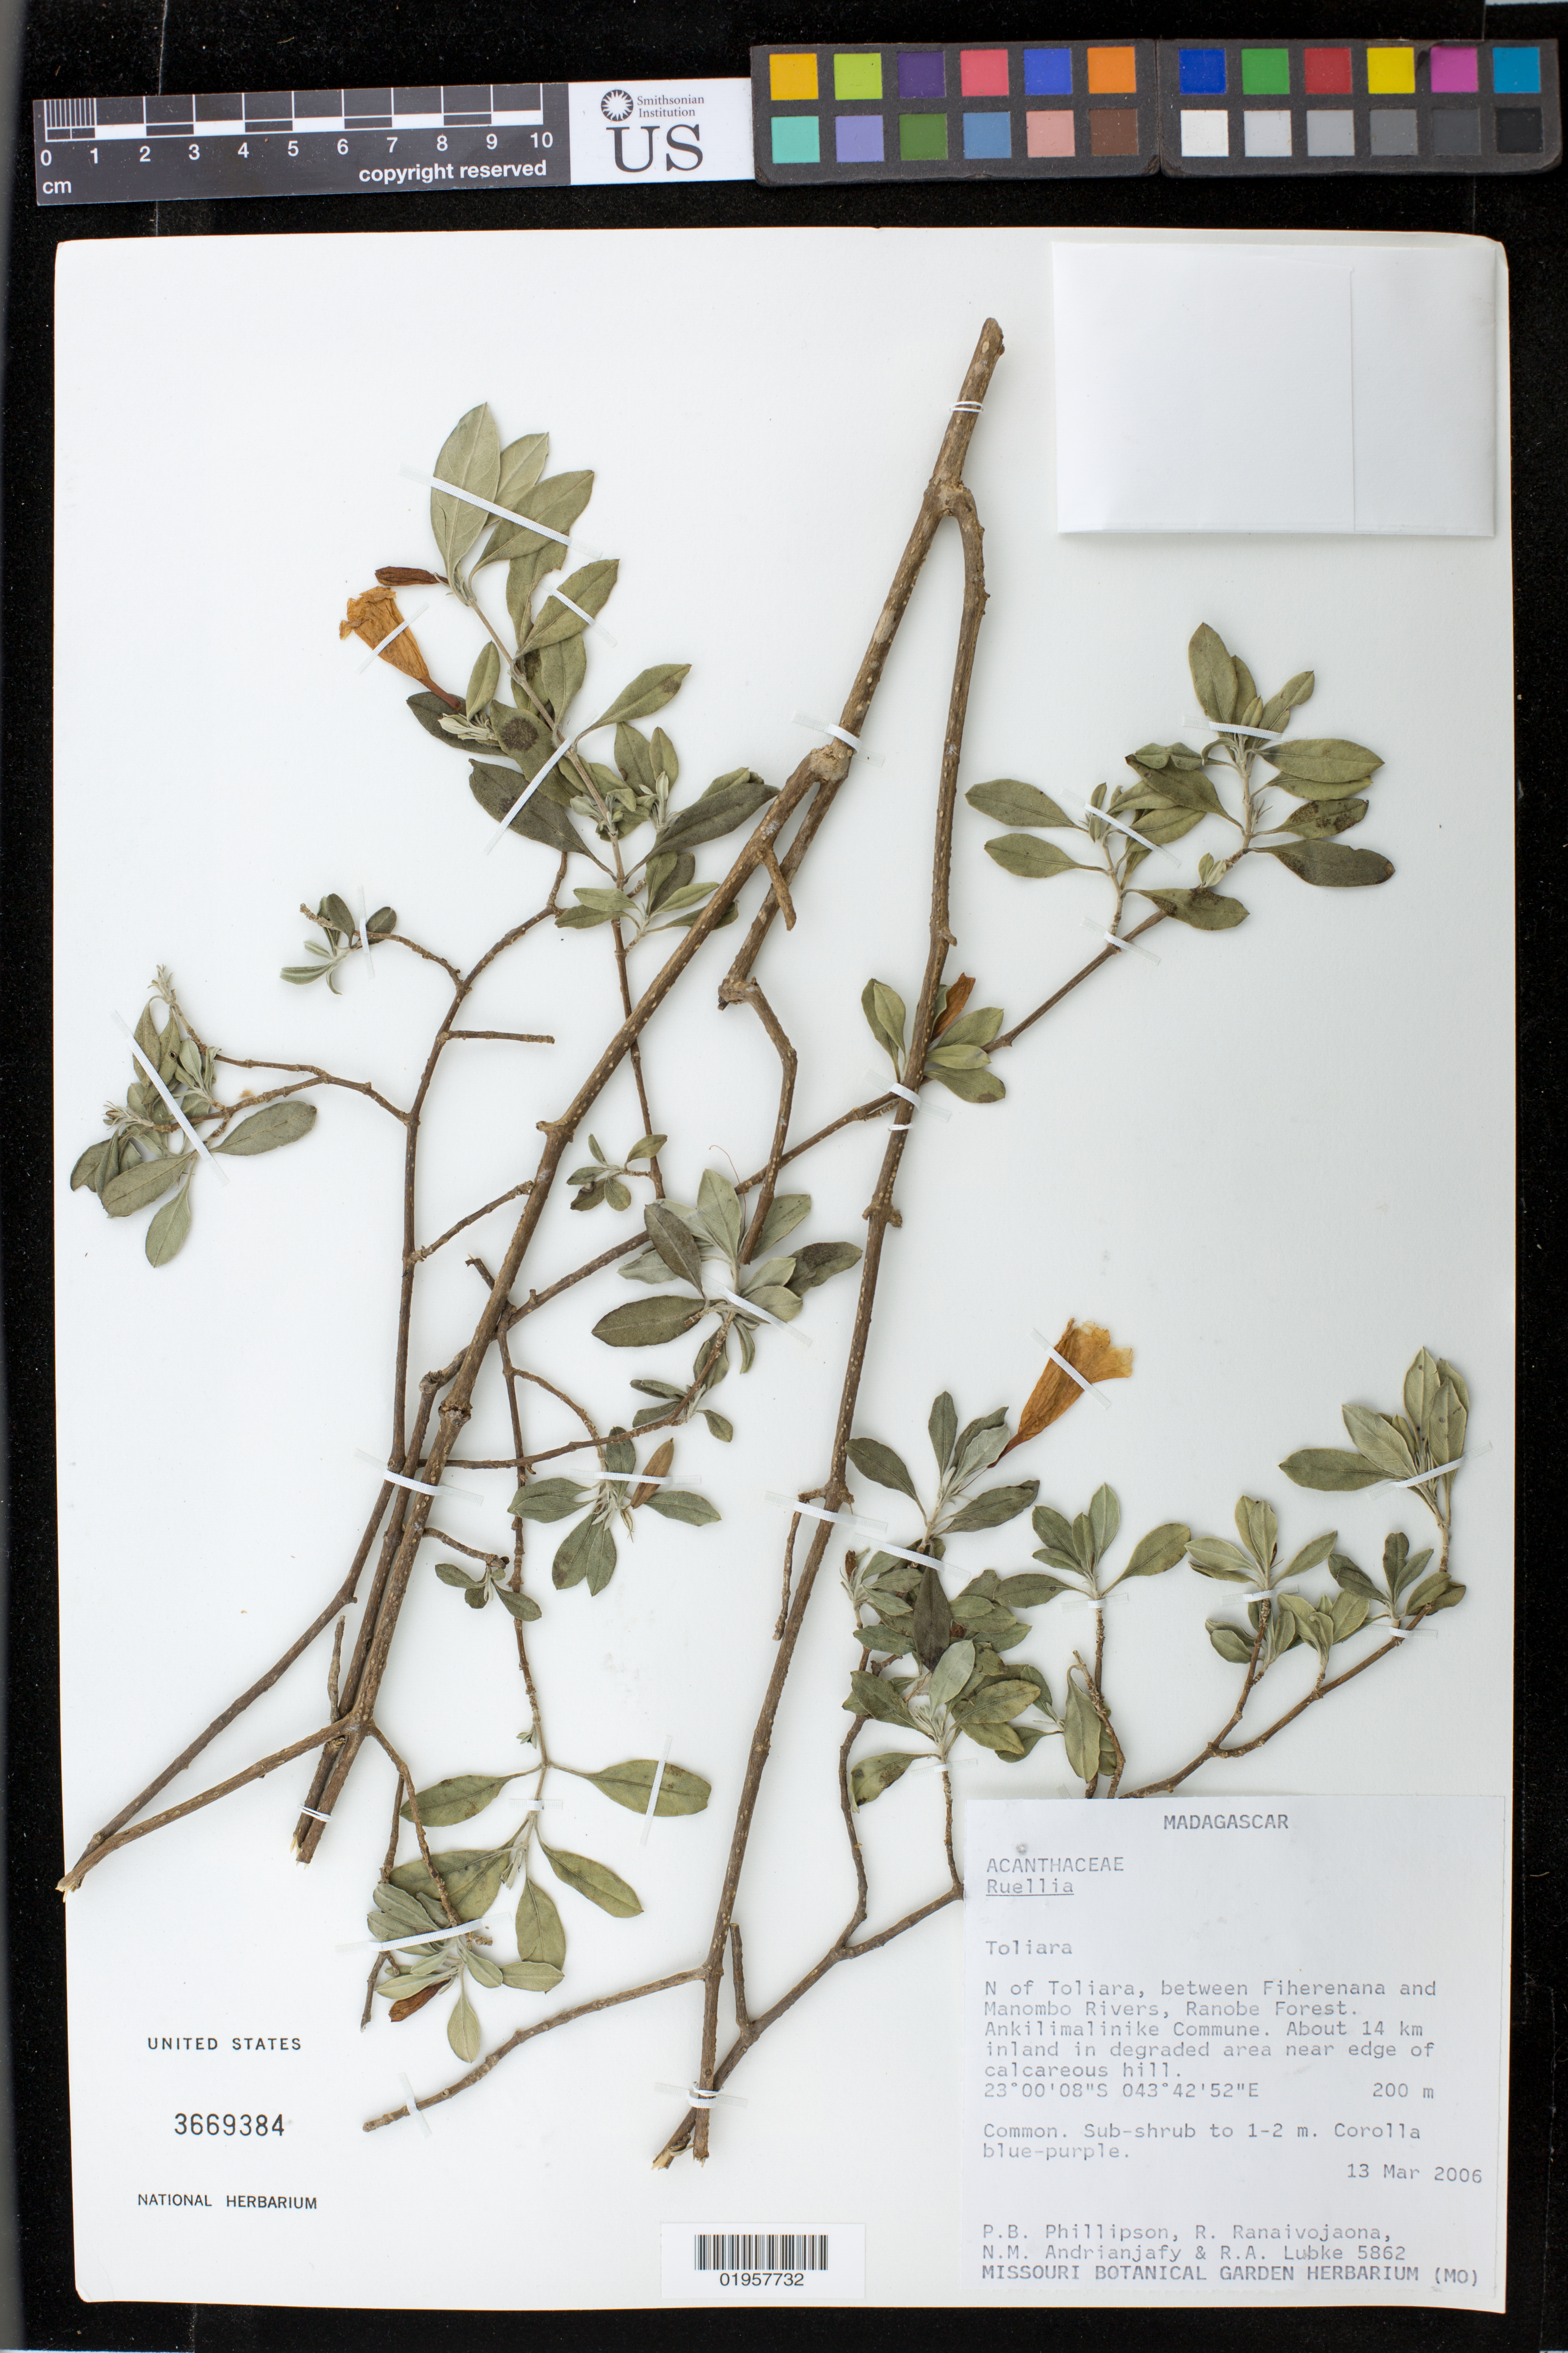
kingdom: Plantae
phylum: Tracheophyta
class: Magnoliopsida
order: Lamiales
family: Acanthaceae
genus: Ruellia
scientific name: Ruellia sp.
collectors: P. B. Phillipson, R. Ranaivojaona, N. M. Andrianjafy & R. Lubke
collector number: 5862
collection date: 2006-03-13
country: Madagascar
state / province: Atsimo-Andrefana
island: Madagascar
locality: N of Toliara, between Fiherenana and Manombo Rivers, Ranobe Forest. Ankilimalinike Commune. About 14 km inland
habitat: In degraded area near edge of calcareous hill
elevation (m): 200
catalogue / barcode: US 3669384